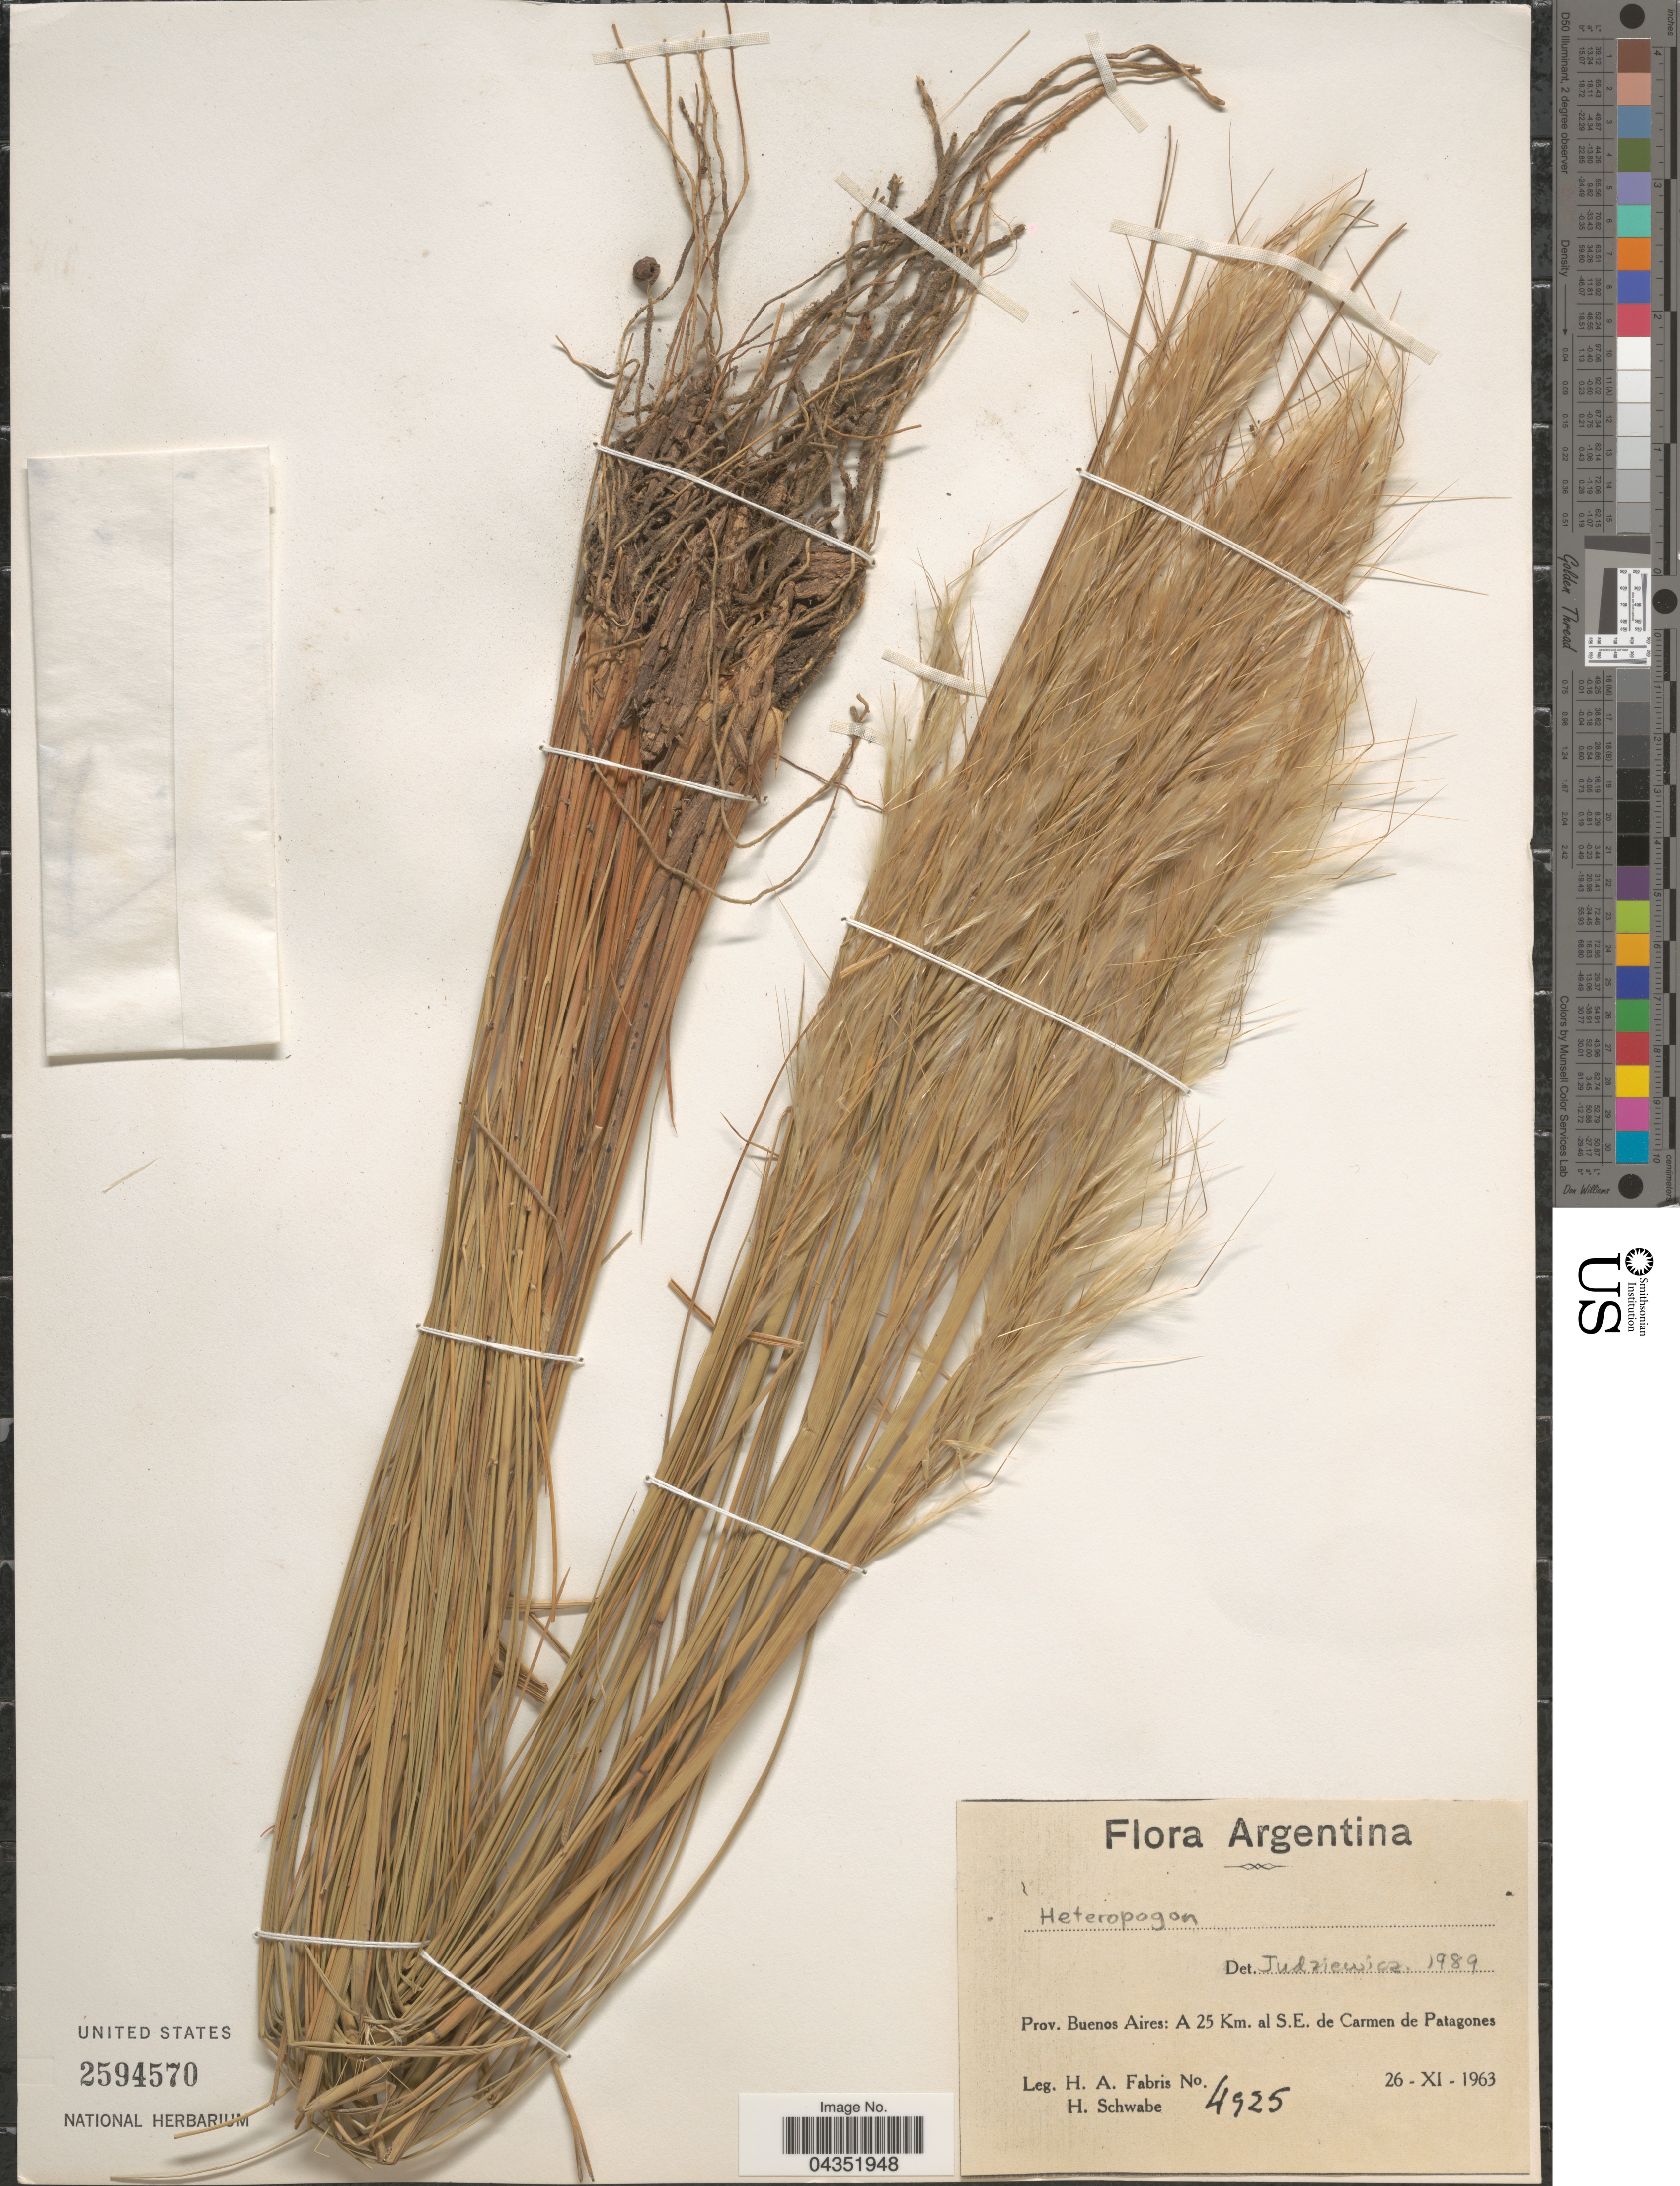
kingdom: Plantae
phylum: Tracheophyta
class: Liliopsida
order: Poales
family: Poaceae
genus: Heteropogon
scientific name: Heteropogon sp.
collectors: H. A. Fabris & H. Schwabe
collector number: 4925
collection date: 1963-11-26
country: Argentina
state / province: Buenos Aires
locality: A 25 Km. al S.E. de Carmen de Patagones.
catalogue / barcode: US 2594570